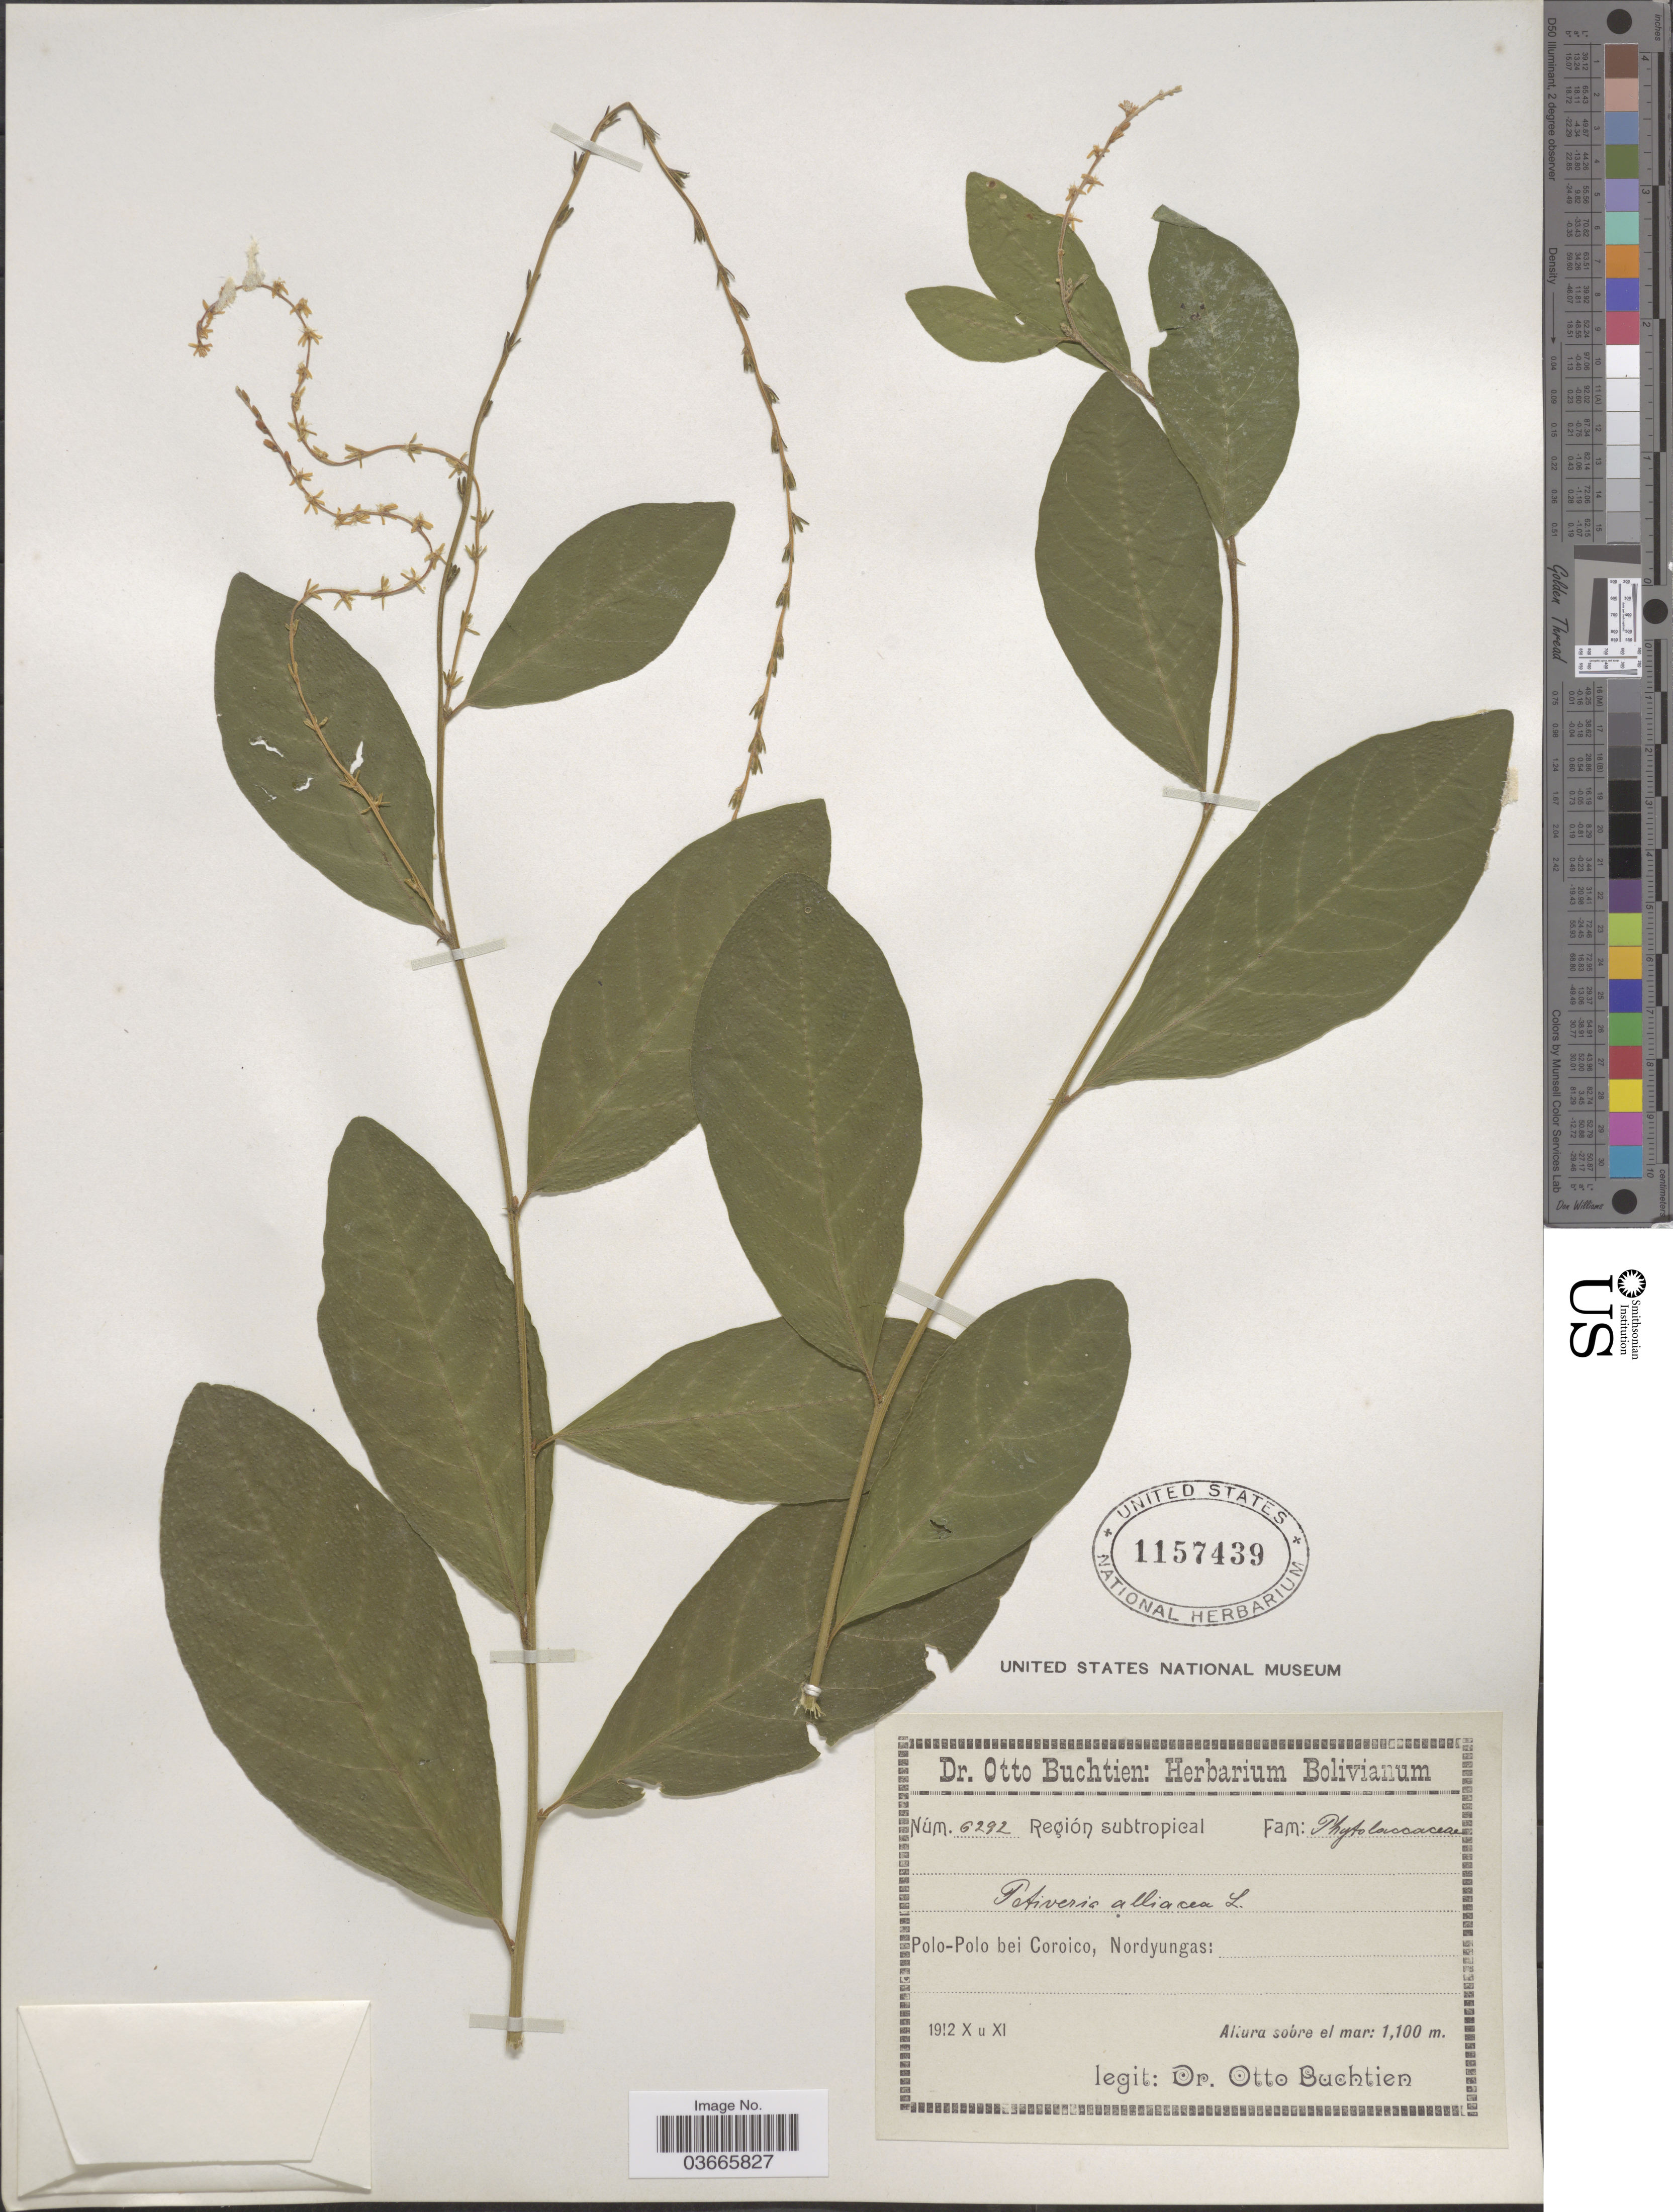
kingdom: Plantae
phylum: Tracheophyta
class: Magnoliopsida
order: Caryophyllales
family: Phytolaccaceae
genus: Petiveria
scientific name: Petiveria alliacea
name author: L.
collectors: O. Buchtien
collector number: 6292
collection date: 1912-10/1912-11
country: Bolivia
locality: Región subtropical. Polo-Polo bei Coroico, Nordyungas.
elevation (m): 1100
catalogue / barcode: US 1157439